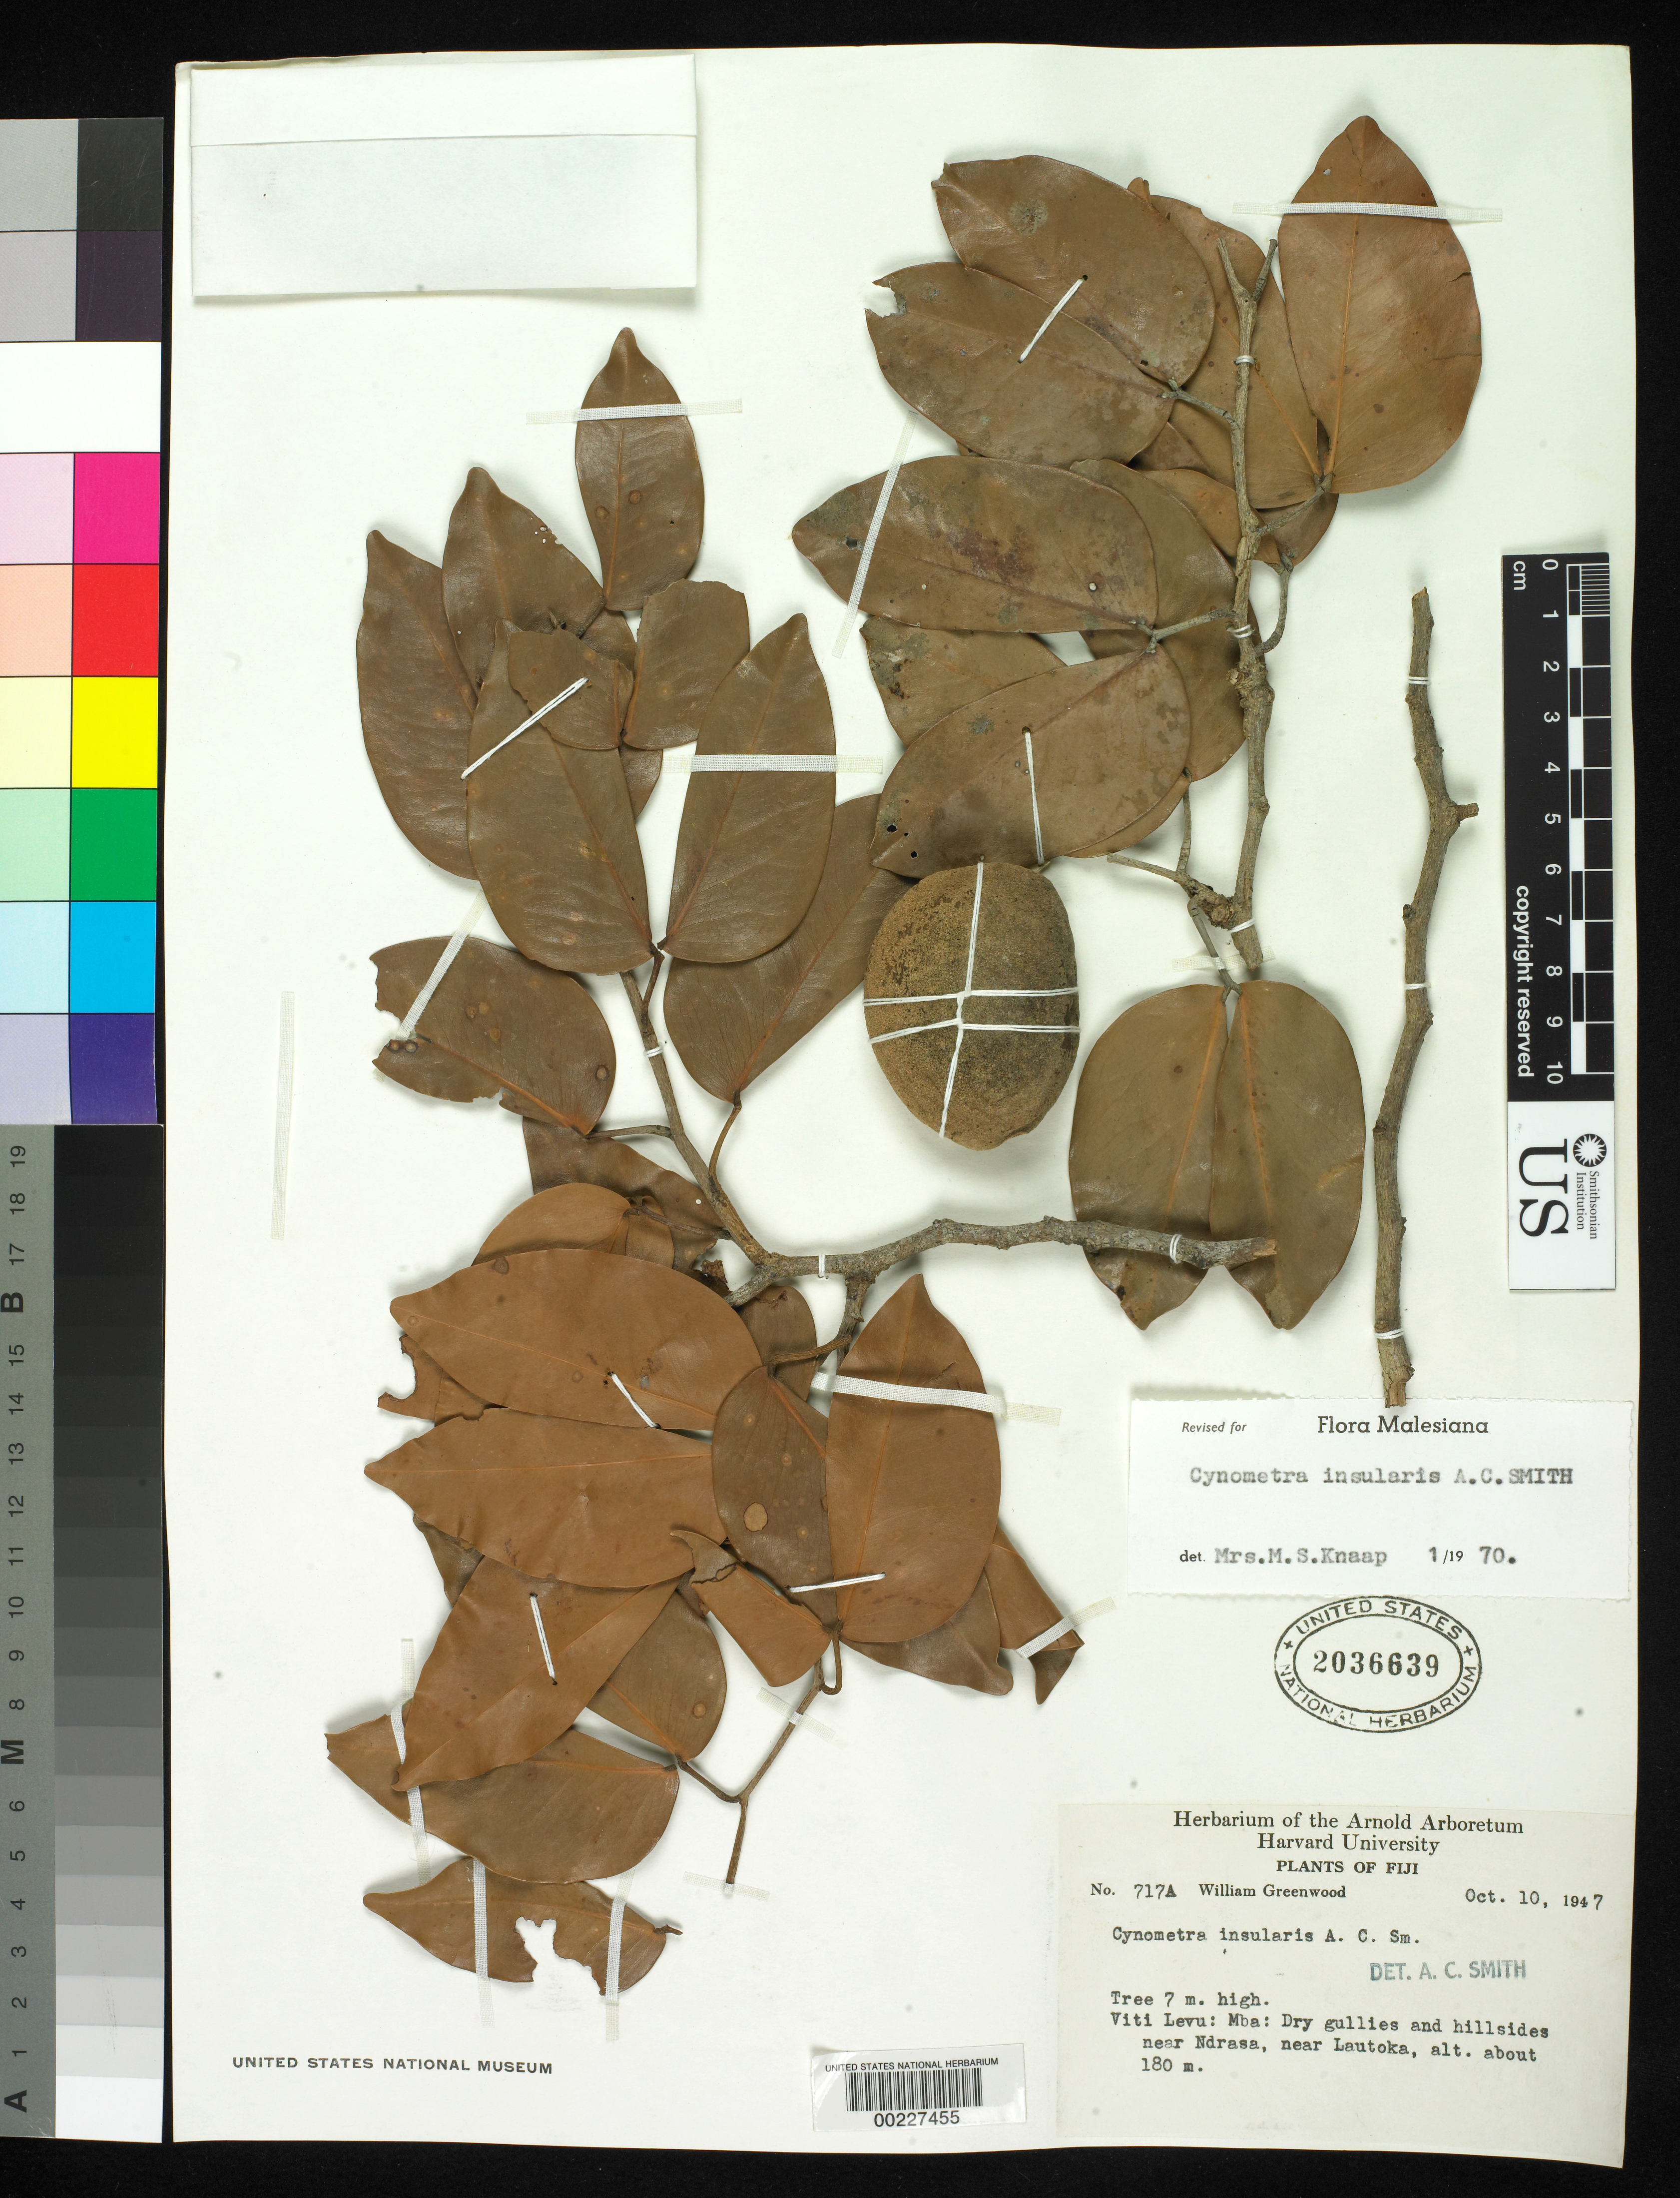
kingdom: Plantae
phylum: Tracheophyta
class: Magnoliopsida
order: Fabales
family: Fabaceae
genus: Cynometra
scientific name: Cynometra insularis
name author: A.C. Sm.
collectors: W. Greenwood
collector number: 717a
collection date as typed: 10 Oct 1947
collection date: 1947-10-10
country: Fiji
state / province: Western Division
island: Viti Levu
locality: Mba Prov.: near ndrasa, near lautoka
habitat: Dry gullies and hillsides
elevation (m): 180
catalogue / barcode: US 2036639